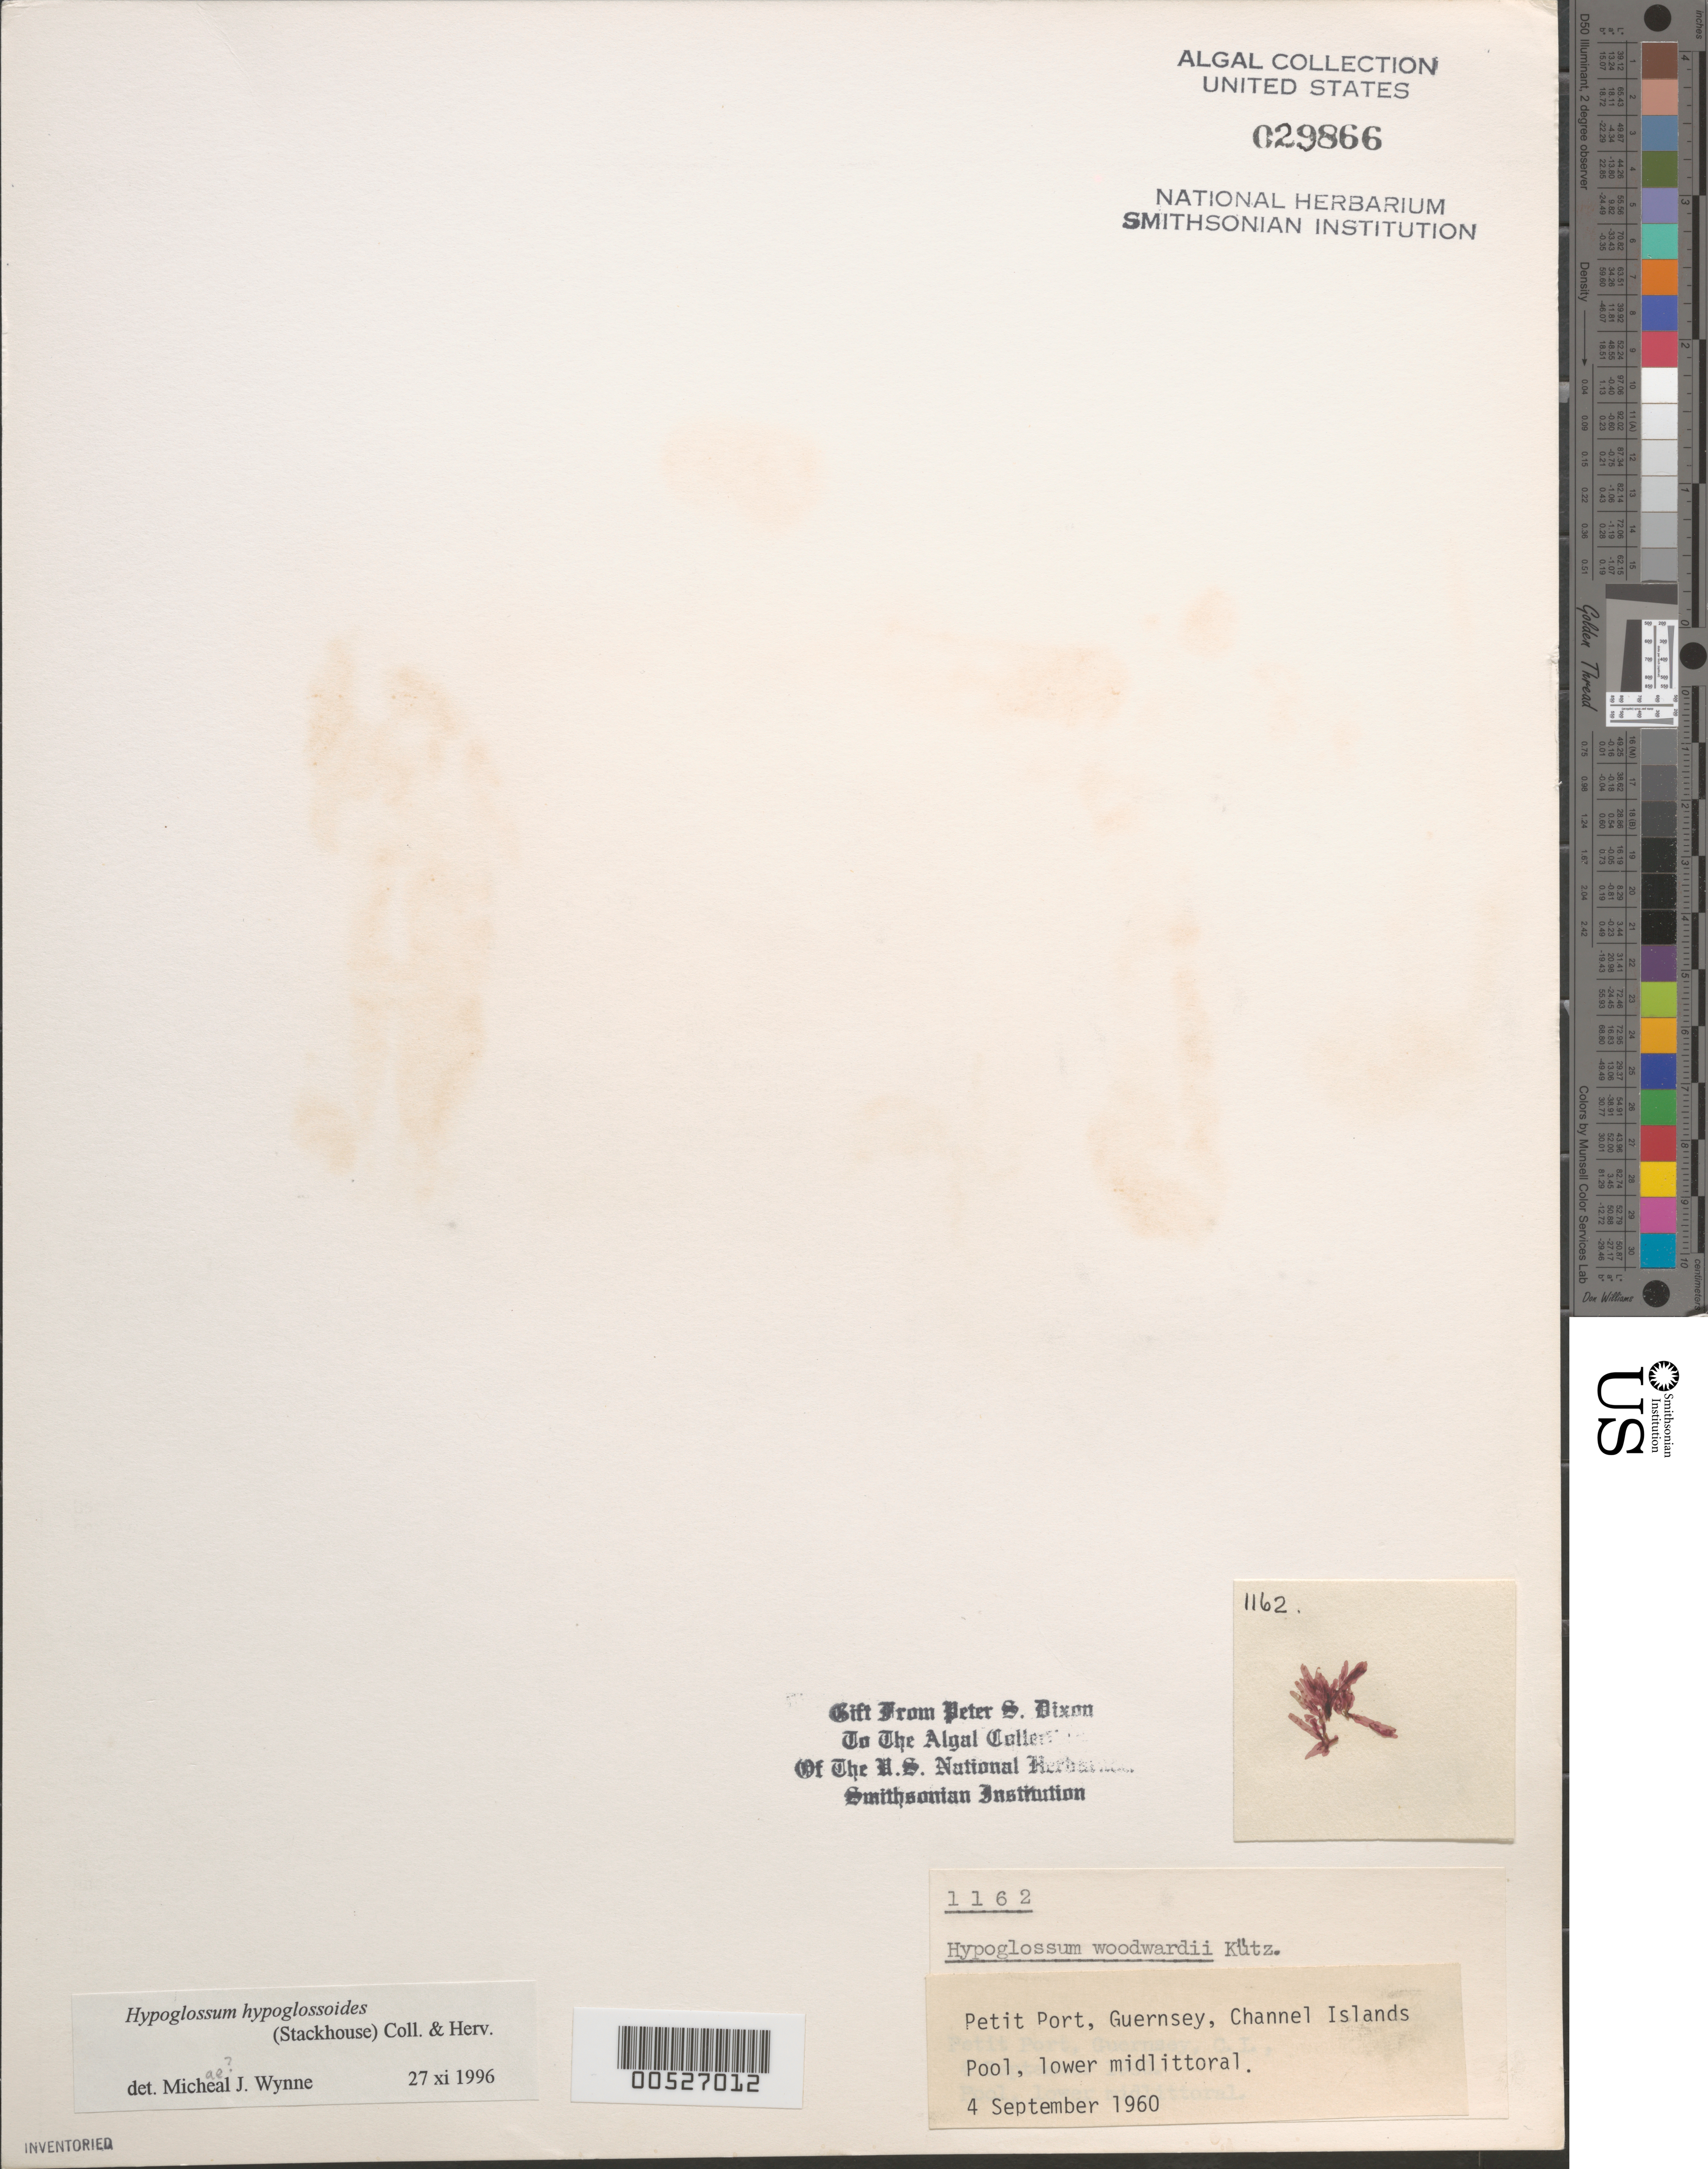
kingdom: Plantae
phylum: Rhodophyta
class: Florideophyceae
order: Ceramiales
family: Delesseriaceae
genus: Hypoglossum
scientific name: Hypoglossum hypoglossoides (Harv.) Womersley & Shepley, nom. illeg.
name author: (Harv.) Womersley & Shepley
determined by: Wynne, M. J.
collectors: P. S. Dixon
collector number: PSD 1162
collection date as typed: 04 Sep 1960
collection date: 1960-09-04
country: United Kingdom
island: Guernsey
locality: Petit Port. Bailiwick of Guernsey.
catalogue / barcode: US 29866